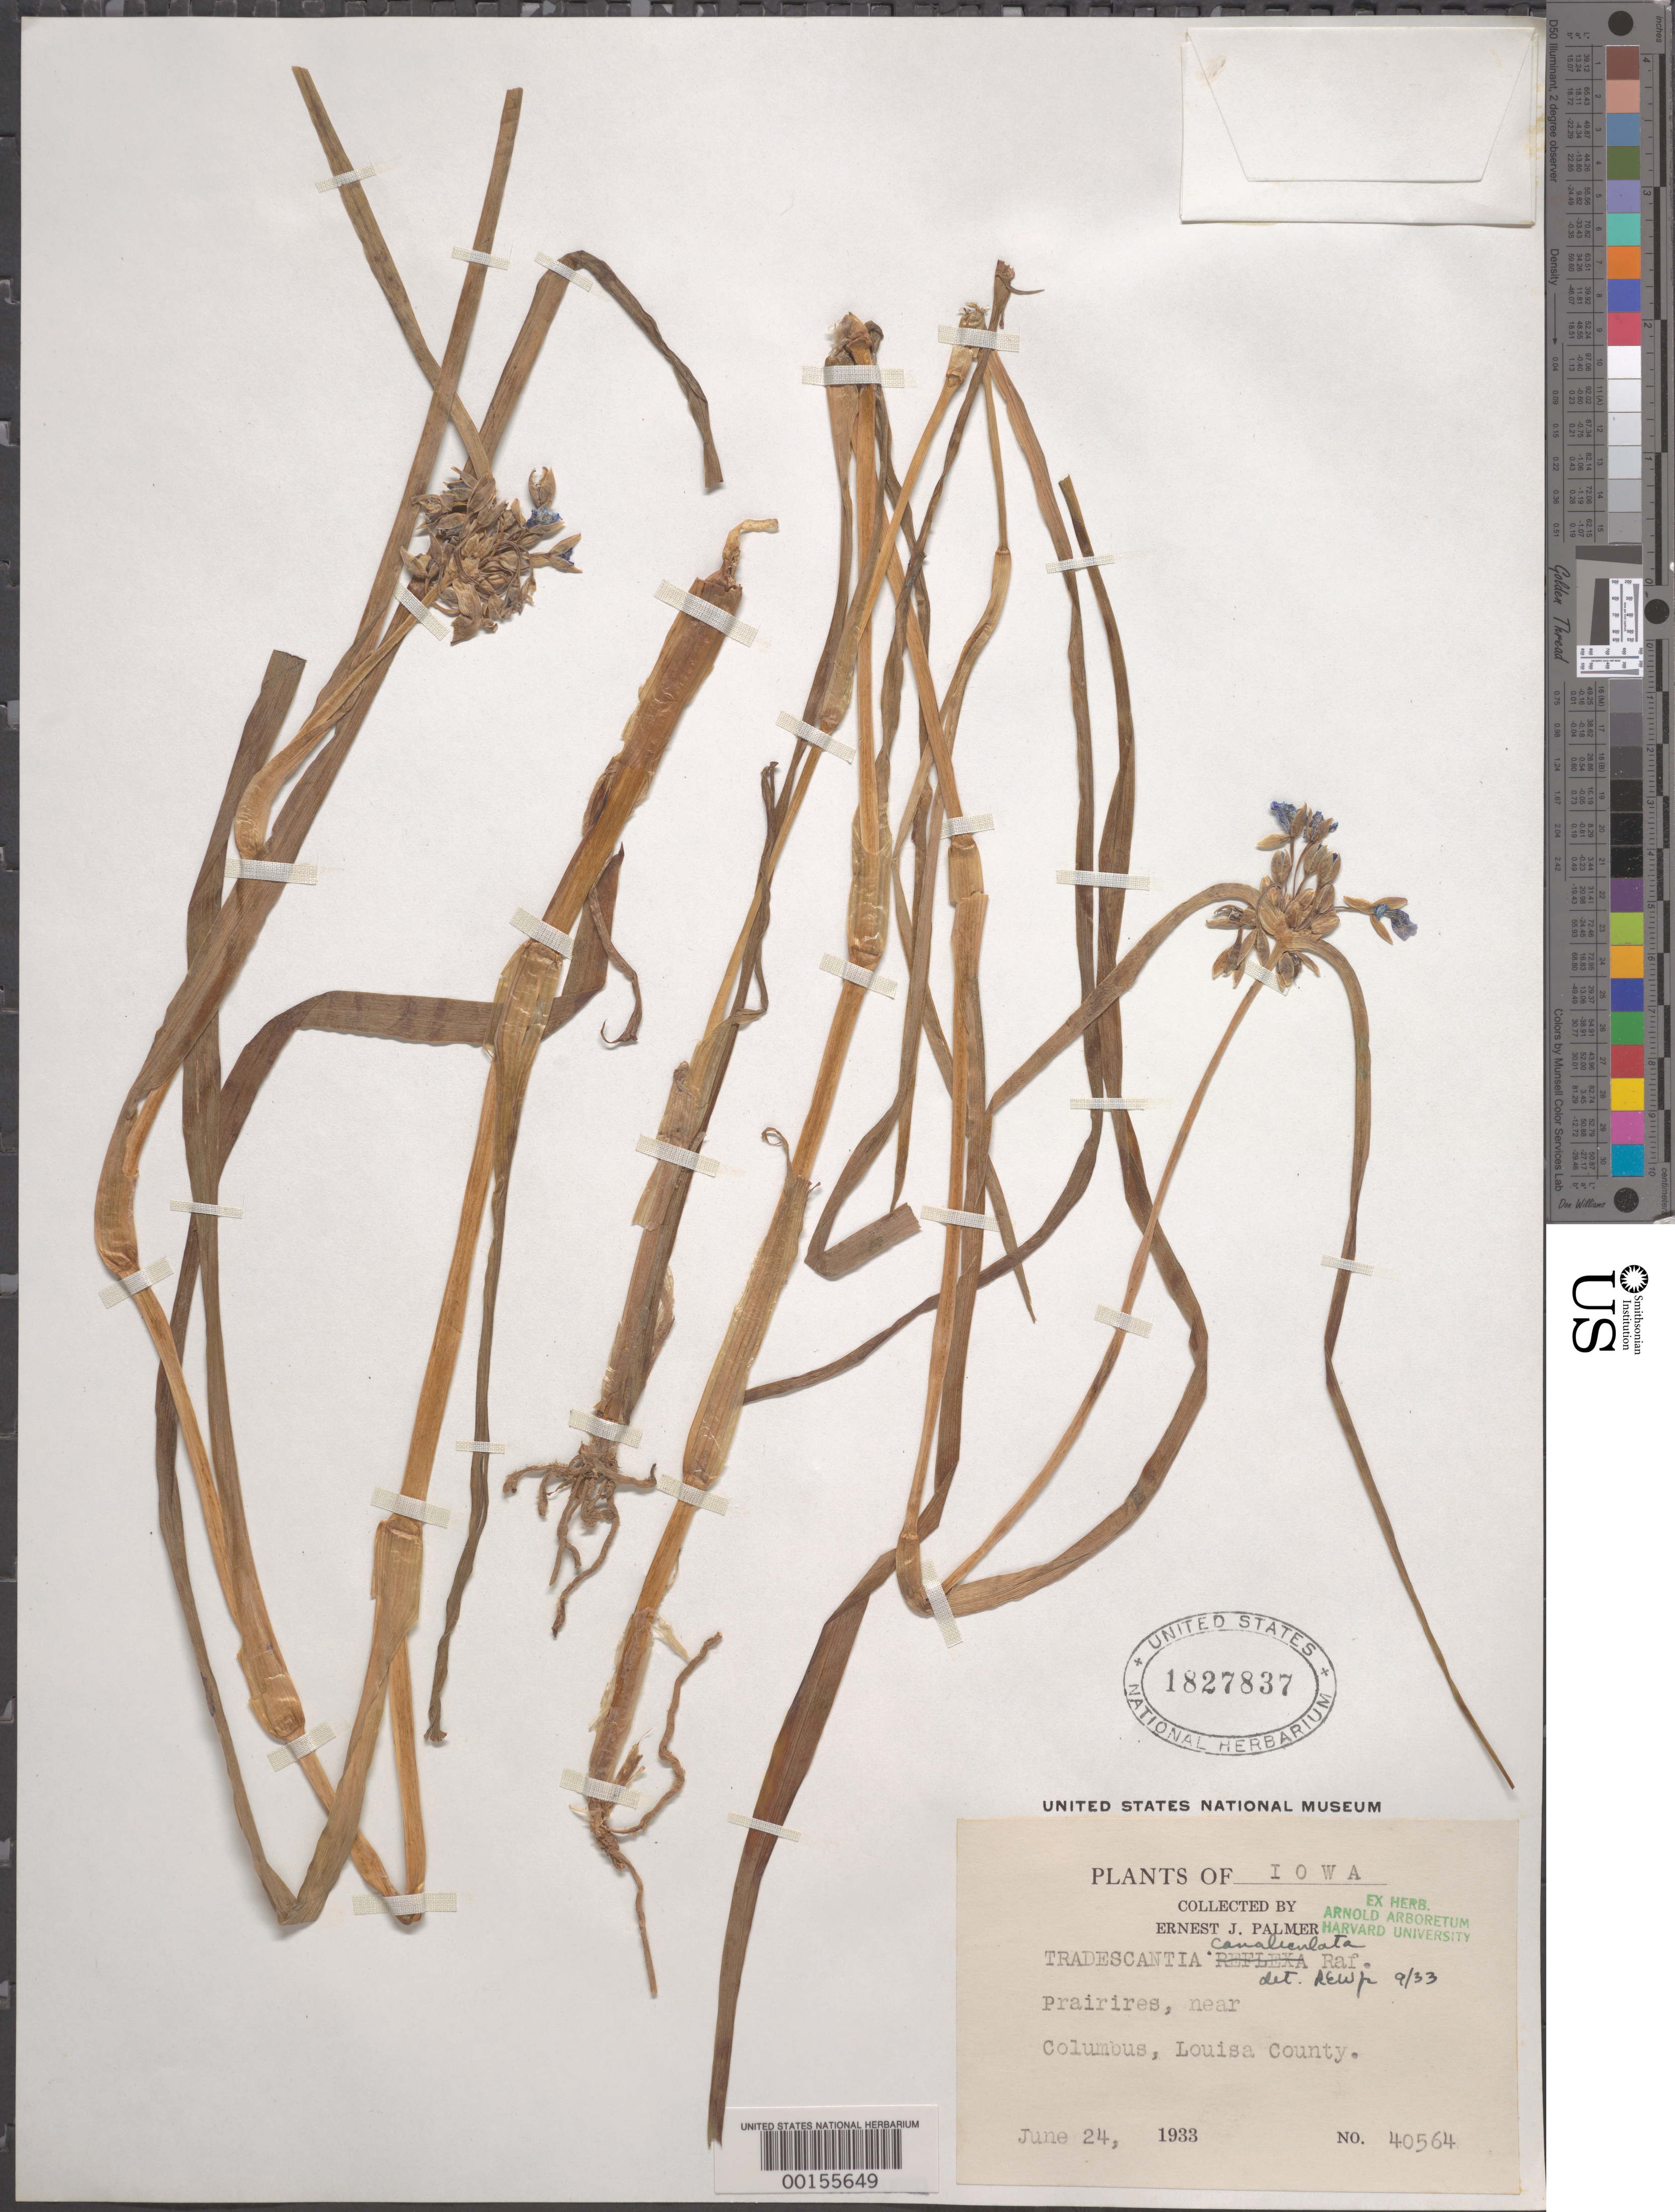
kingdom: Plantae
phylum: Tracheophyta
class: Liliopsida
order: Commelinales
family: Commelinaceae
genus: Tradescantia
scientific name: Tradescantia ohiensis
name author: Raf.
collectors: E. J. Palmer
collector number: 40564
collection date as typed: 24 Jun 1933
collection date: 1933-06-24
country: United States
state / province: Iowa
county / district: Louisa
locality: Columbus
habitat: Prairies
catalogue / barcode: US 1827837